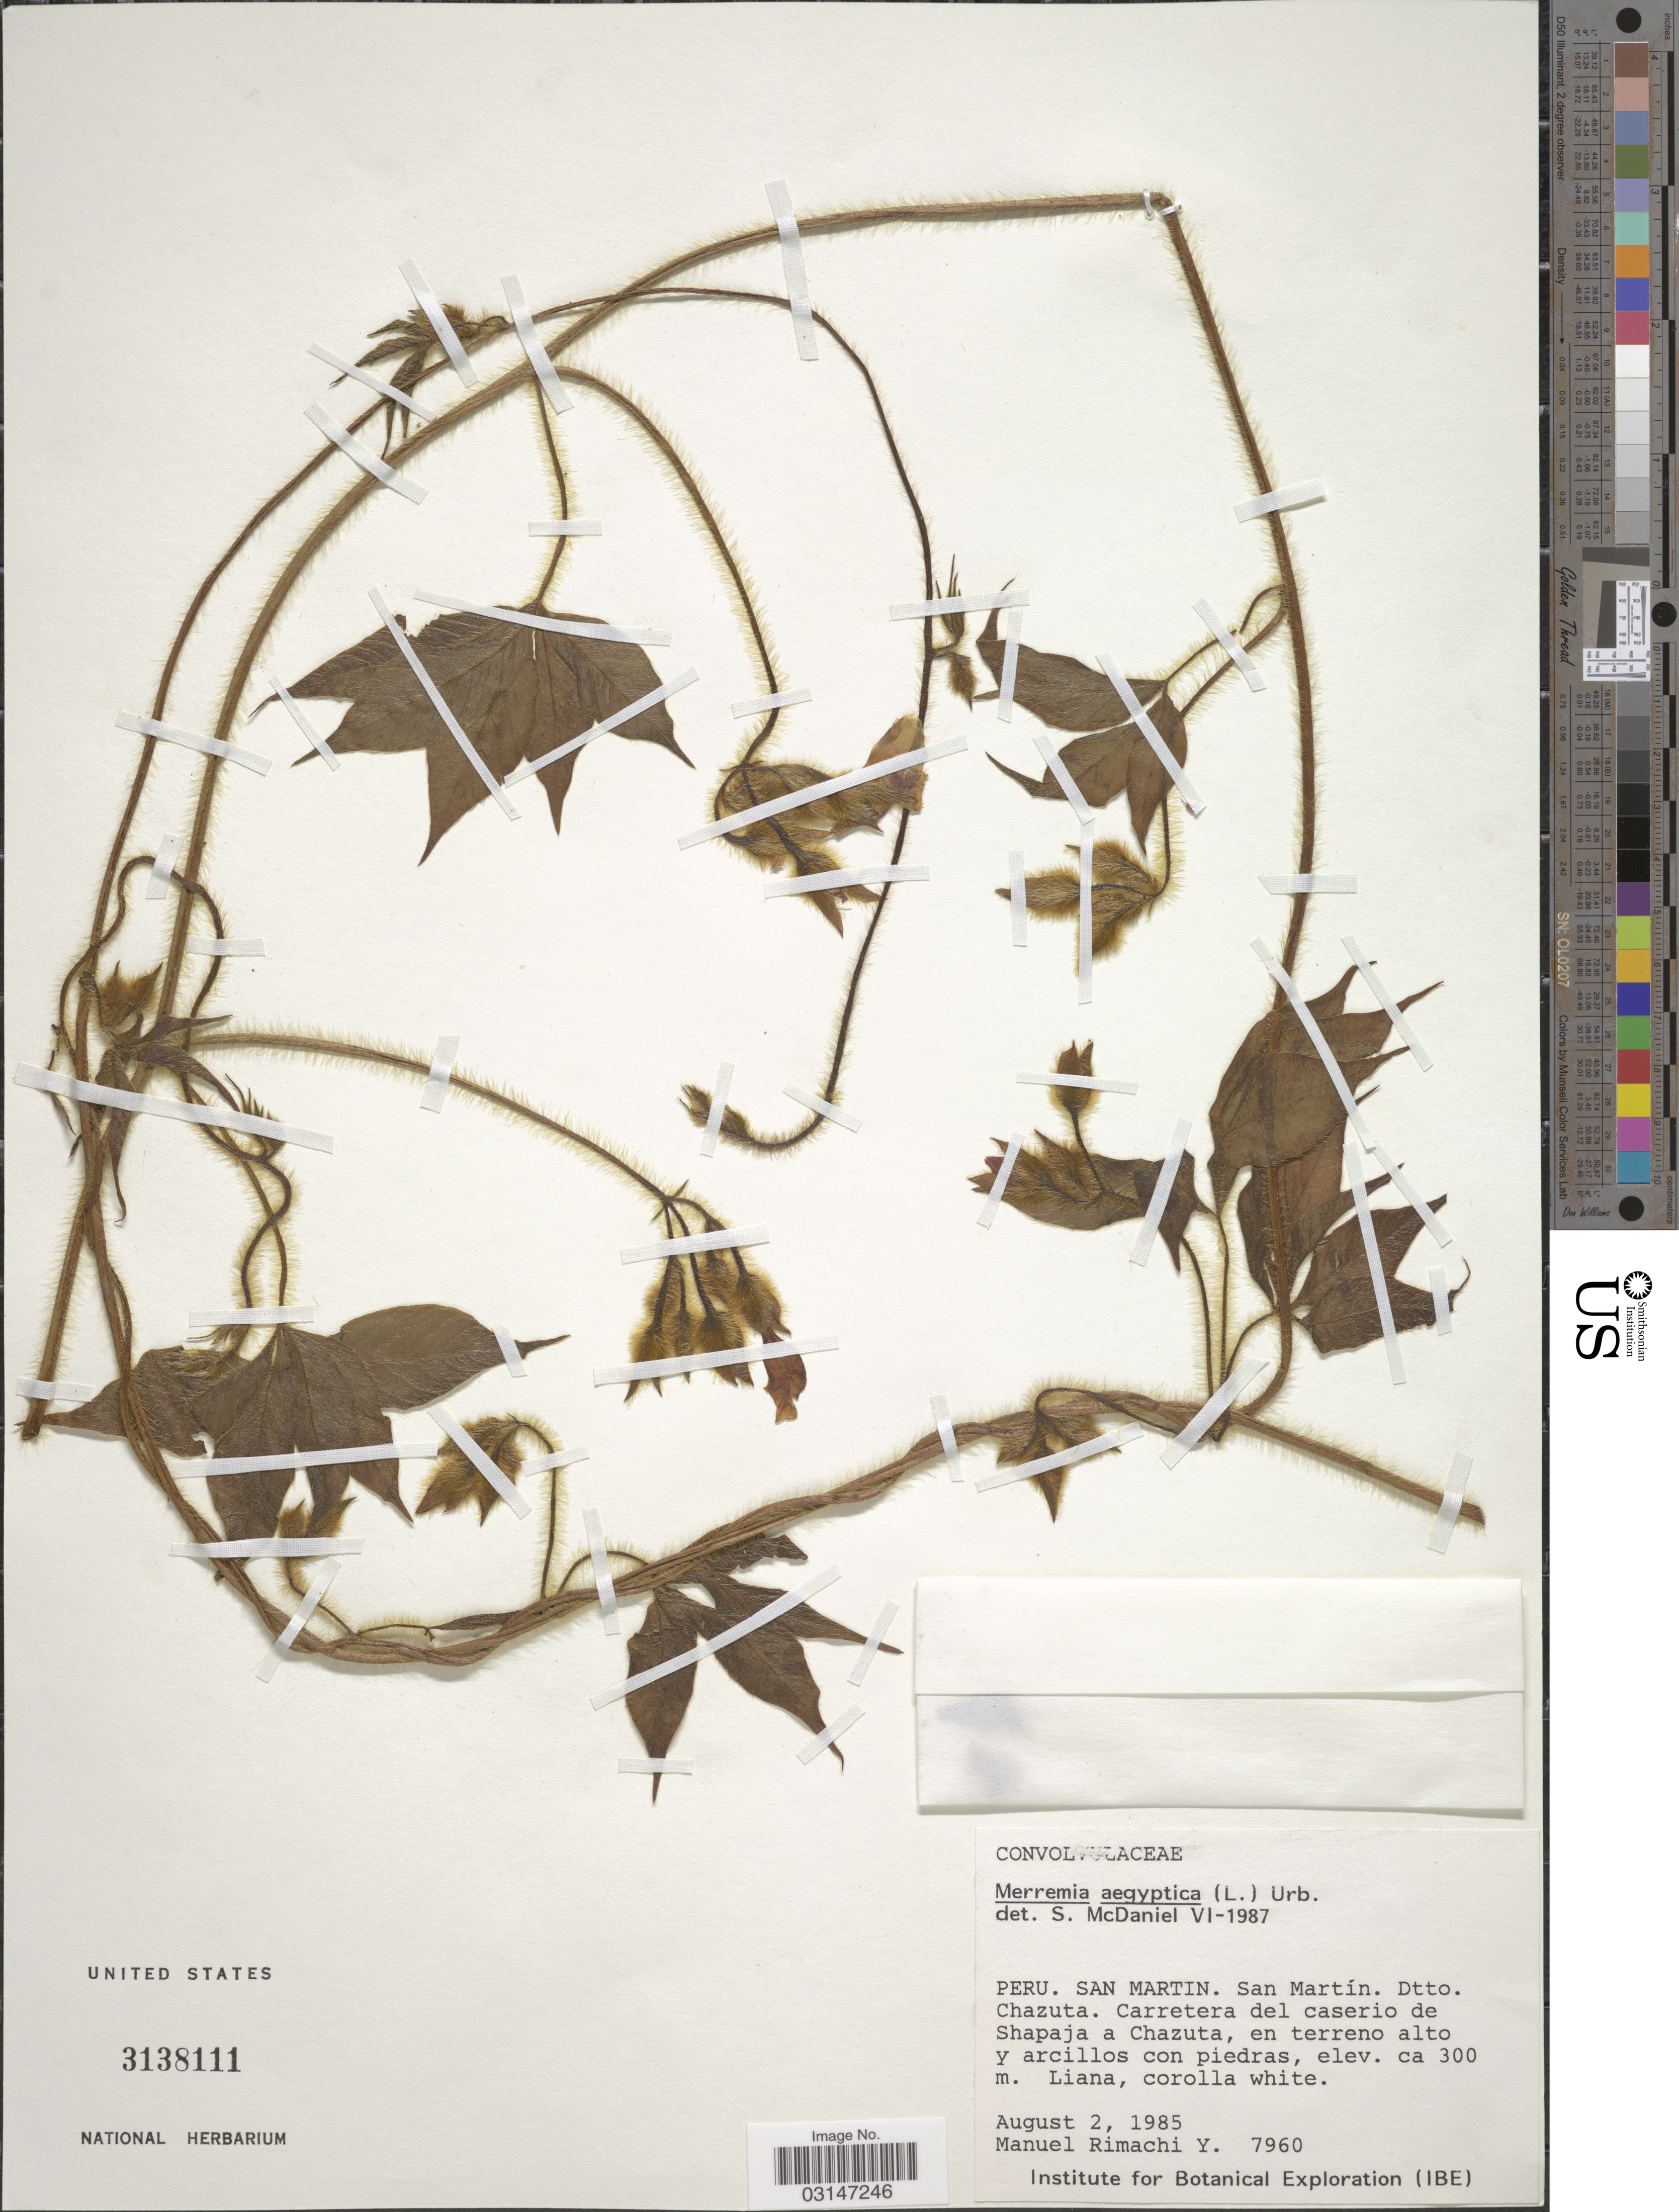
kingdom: Plantae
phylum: Tracheophyta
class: Magnoliopsida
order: Solanales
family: Convolvulaceae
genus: Merremia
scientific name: Merremia aegyptia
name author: (L.) Urb.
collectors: M. Rimachi Y.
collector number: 7960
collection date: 1985-08-02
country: Peru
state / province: San Martín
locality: San Martín. Dtto. Chazuta. Carretera del caserio de Shapaja a Chazuta.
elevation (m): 300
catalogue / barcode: US 3138111